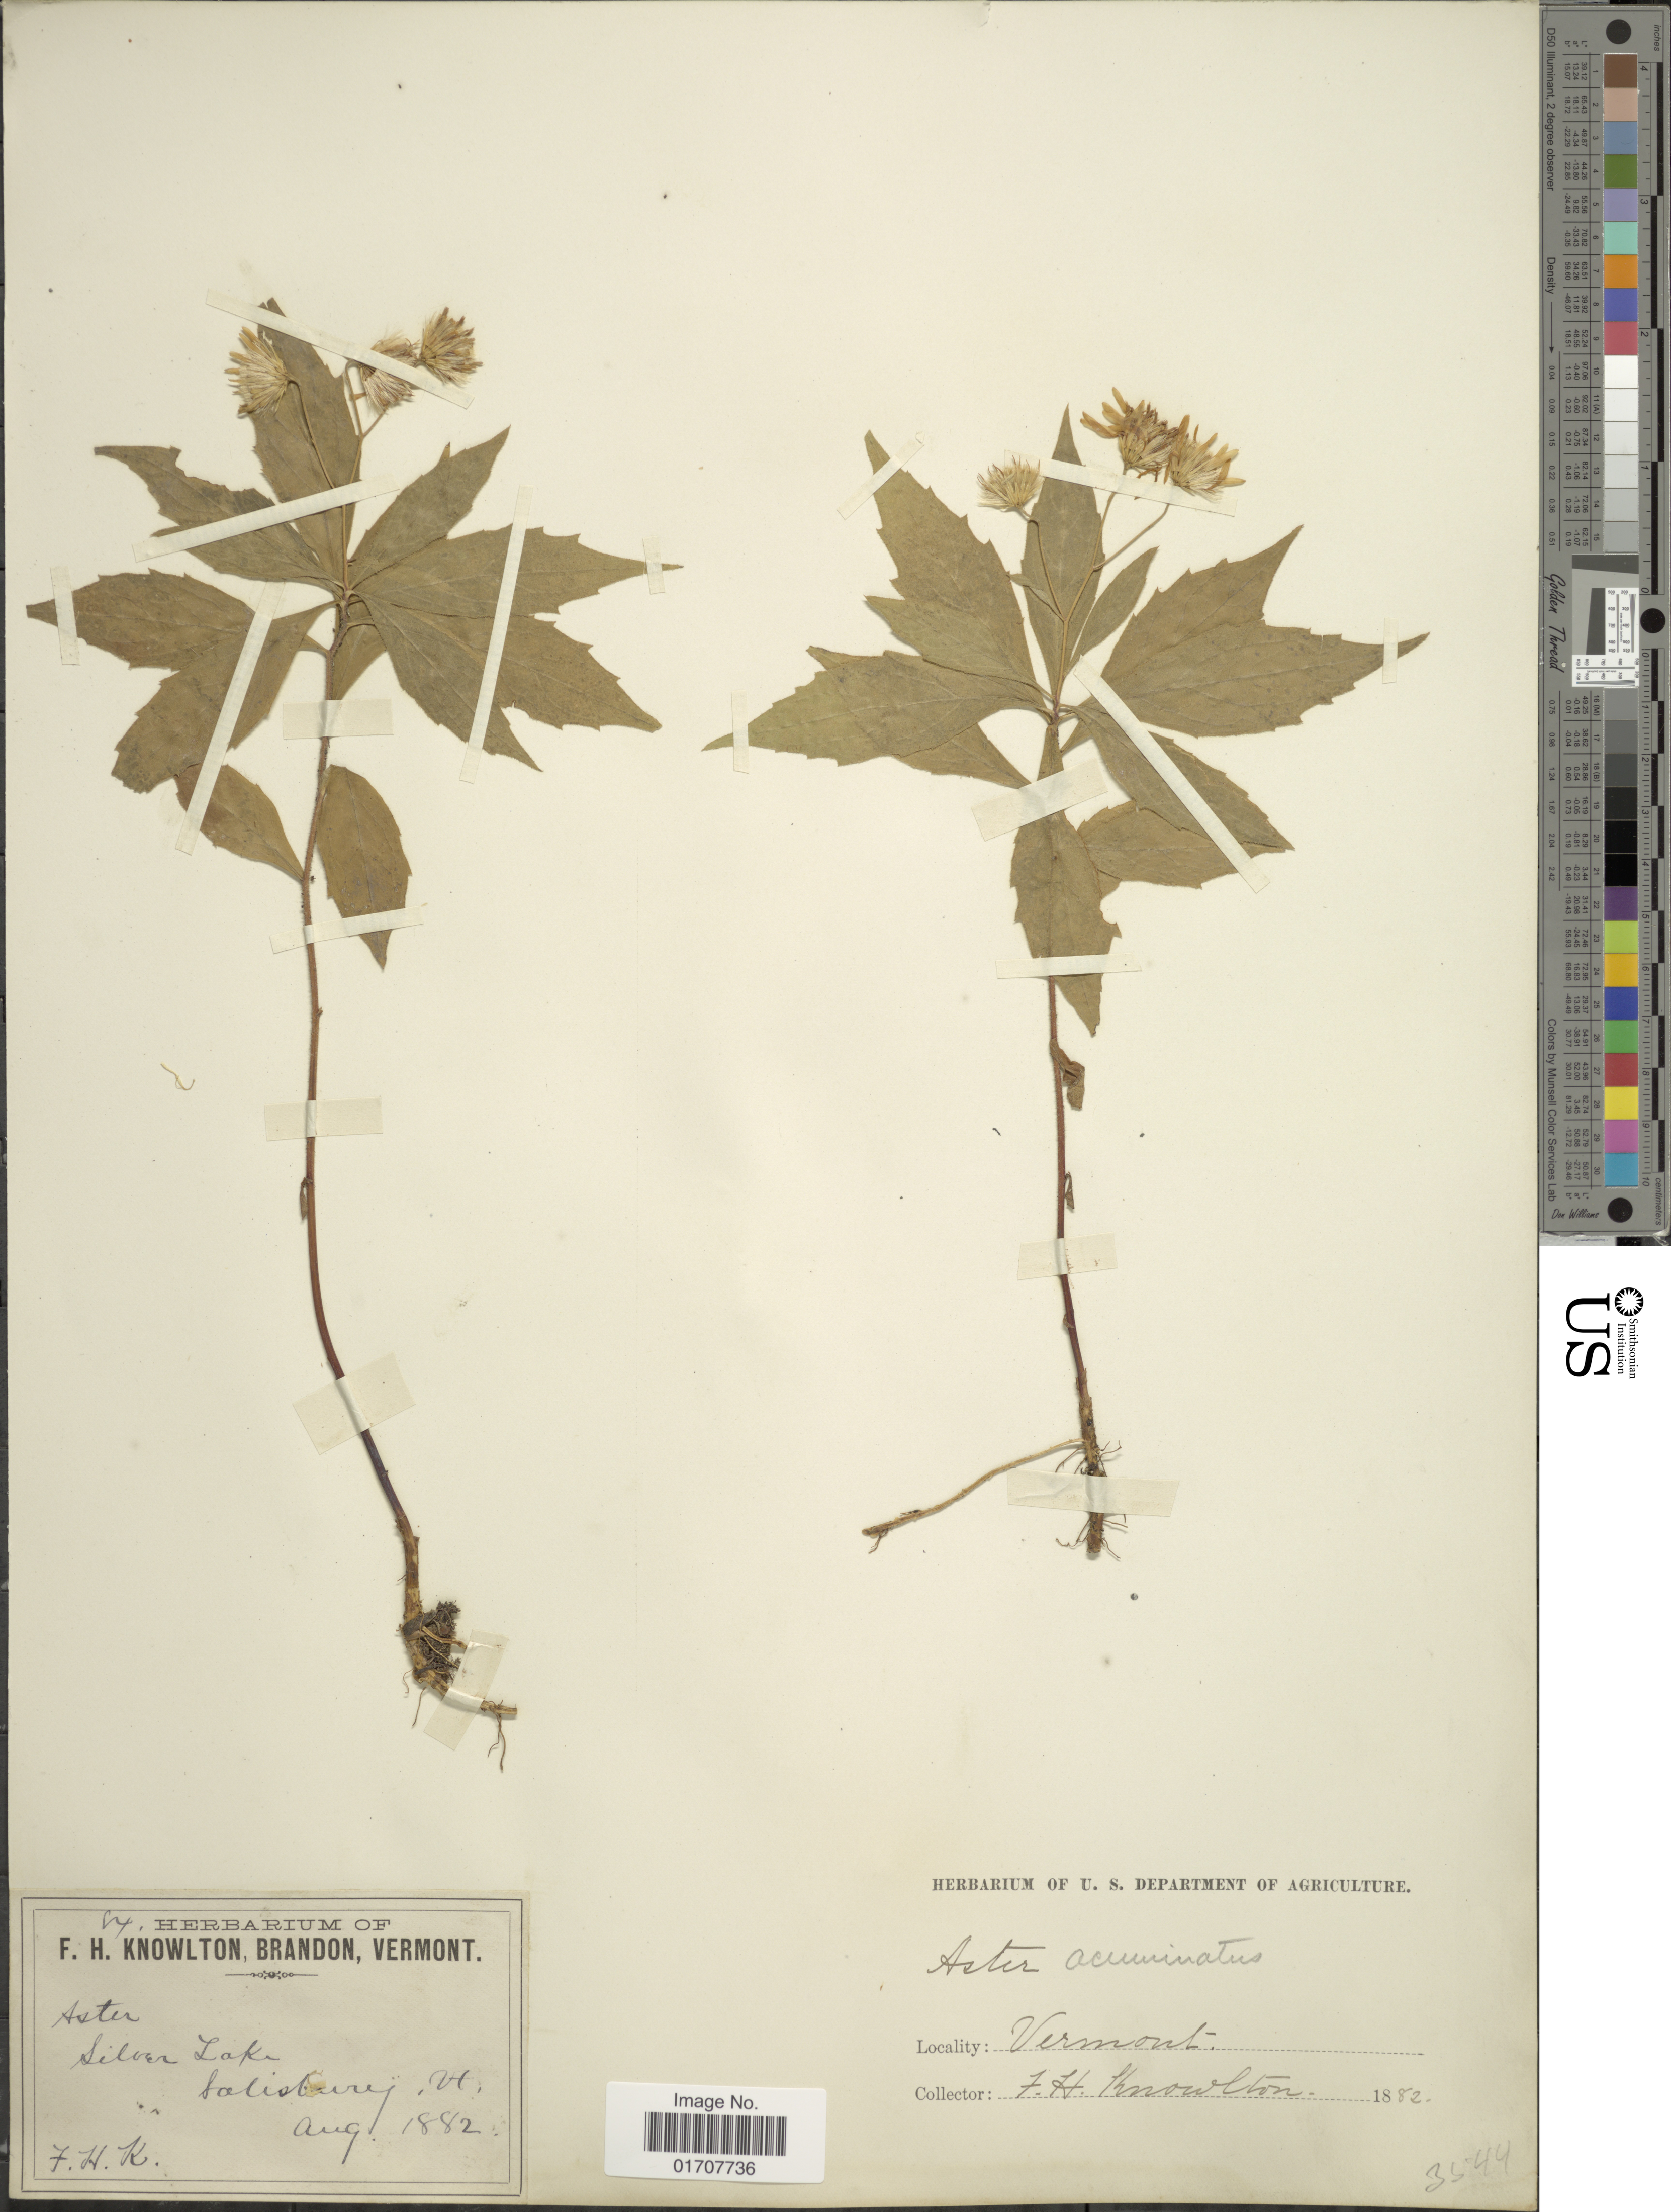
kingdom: Plantae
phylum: Tracheophyta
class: Magnoliopsida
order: Asterales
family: Asteraceae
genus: Oclemena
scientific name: Oclemena acuminata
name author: (Michx.) Greene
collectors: F. H. Knowlton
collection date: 1882-08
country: United States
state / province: Vermont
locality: Silver Lake, Salisbury